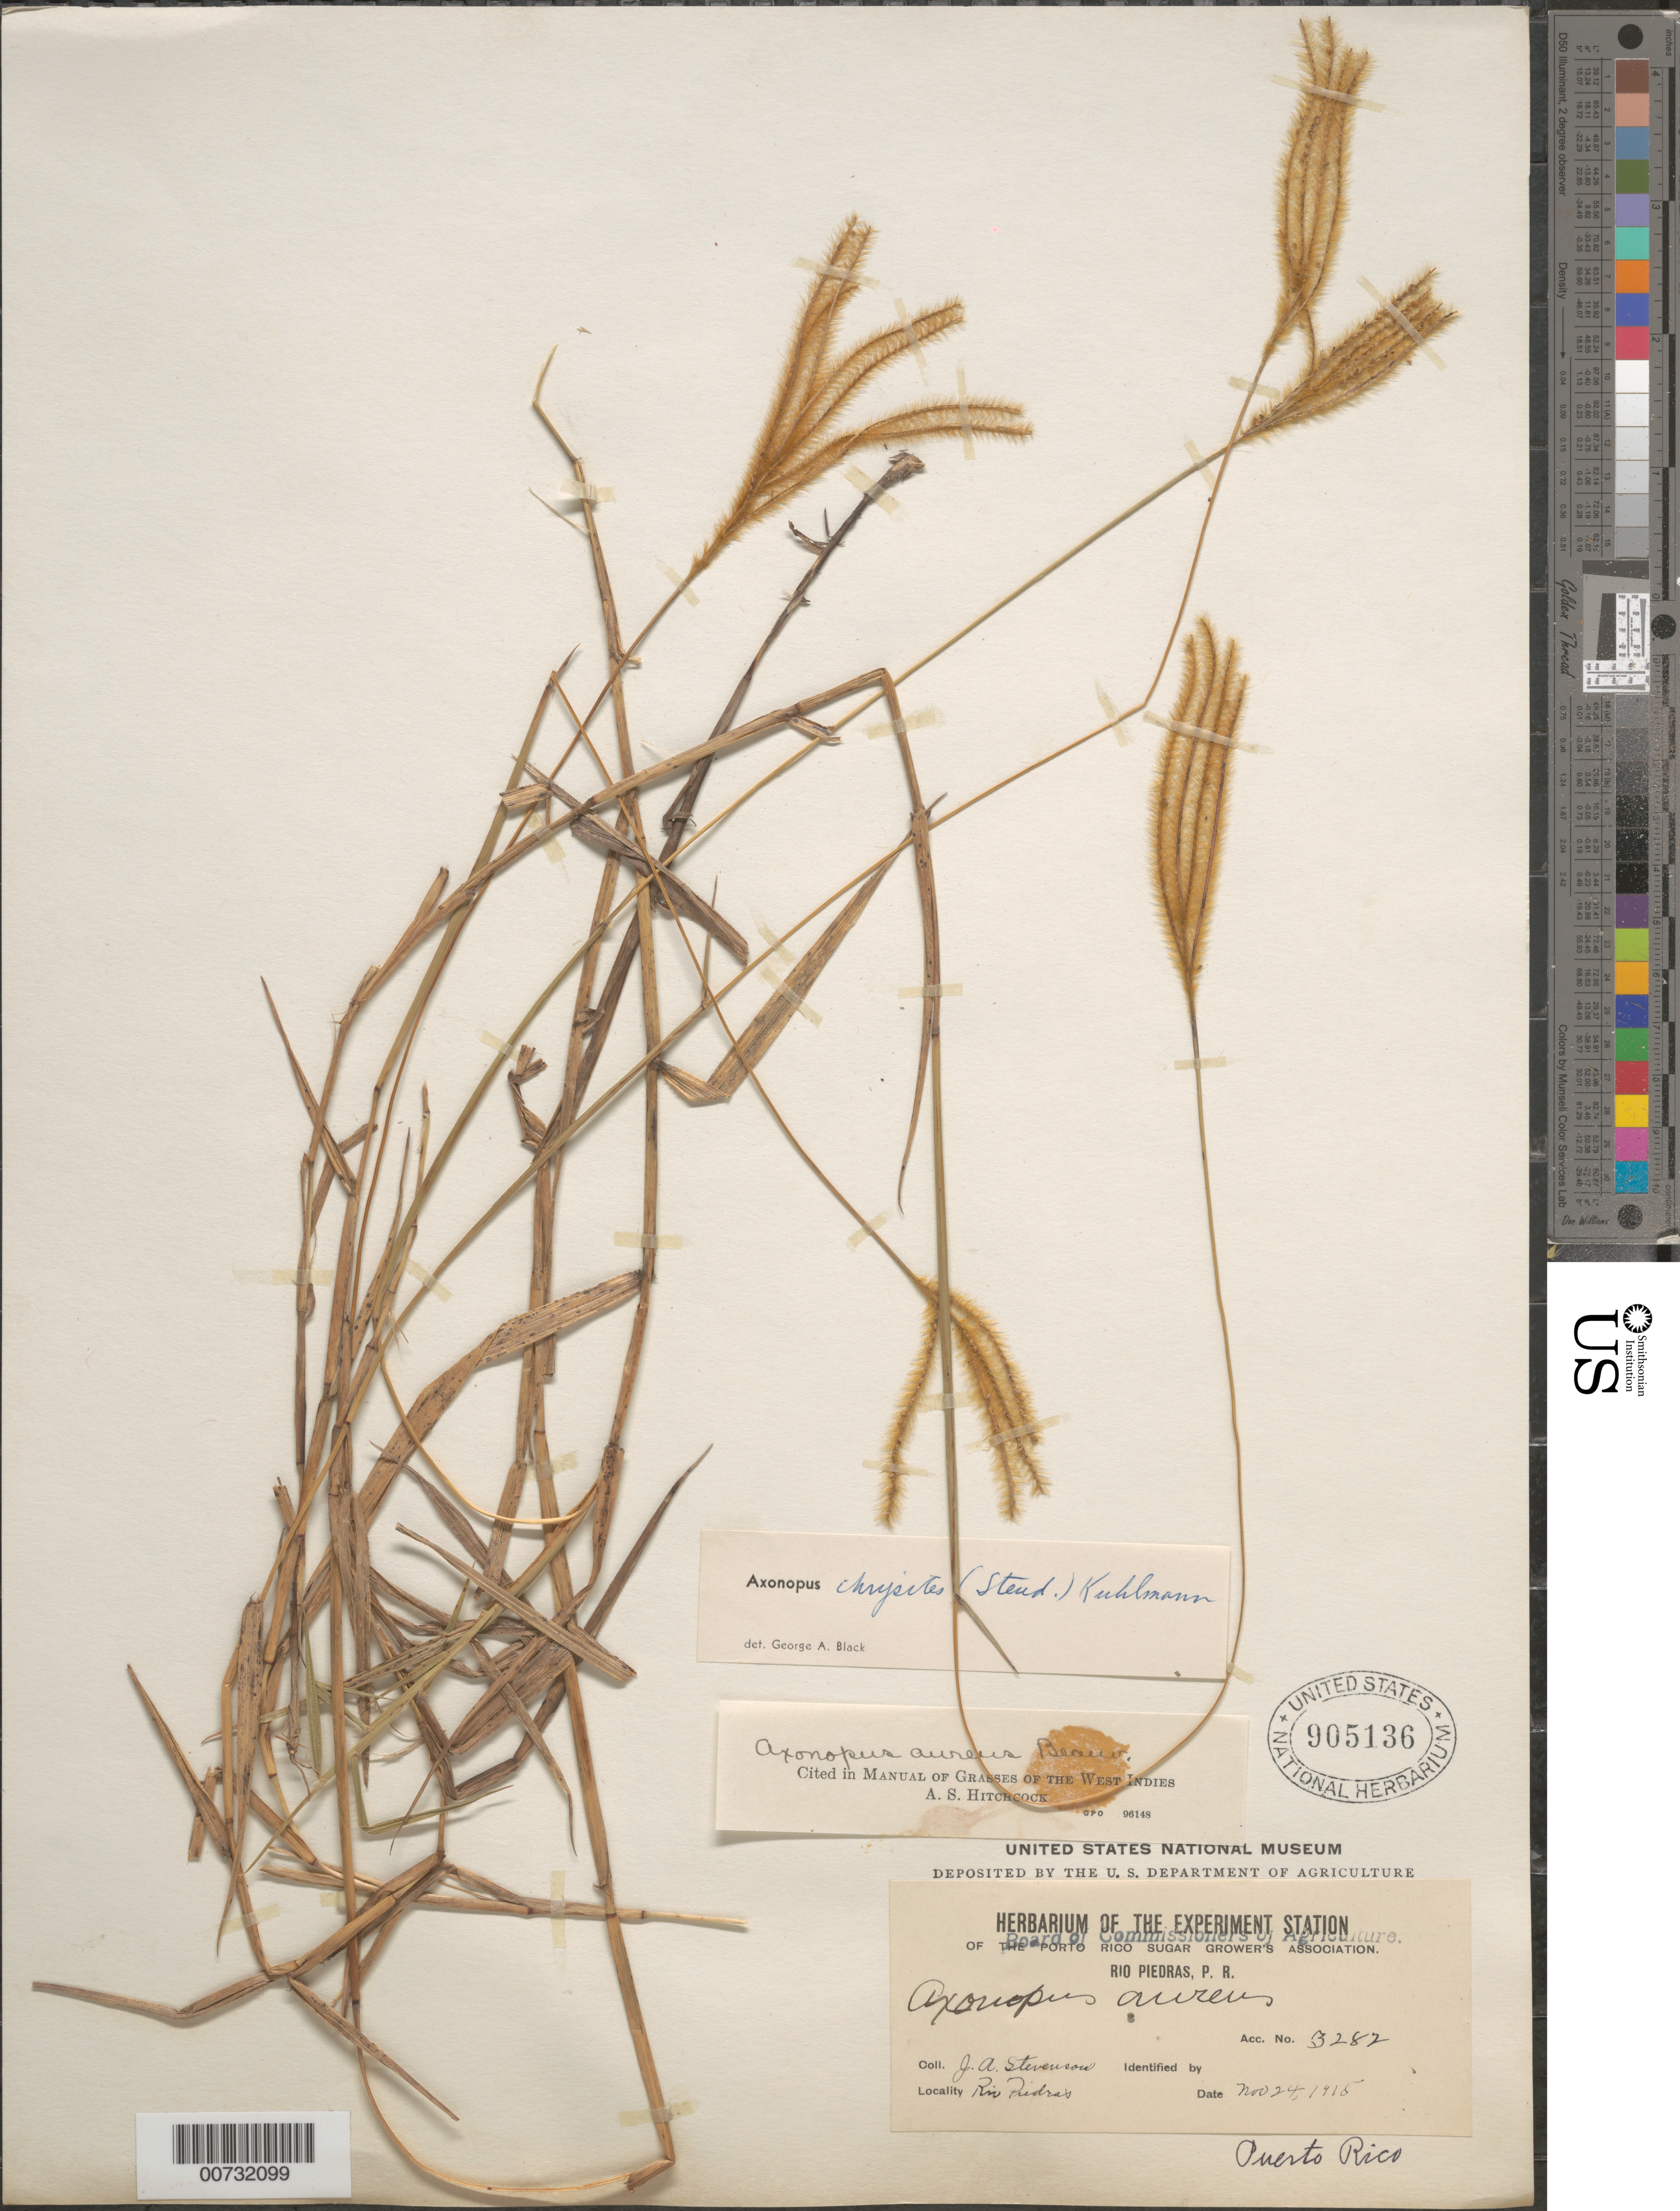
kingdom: Plantae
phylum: Tracheophyta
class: Liliopsida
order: Poales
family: Poaceae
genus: Axonopus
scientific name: Axonopus aureus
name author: P. Beauv.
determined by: Black, G. A.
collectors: J. Stevenson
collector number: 3282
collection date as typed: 24 Nov 1915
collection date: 1915-11-24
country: Puerto Rico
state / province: San Juan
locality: Río Piedras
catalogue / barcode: US 905136